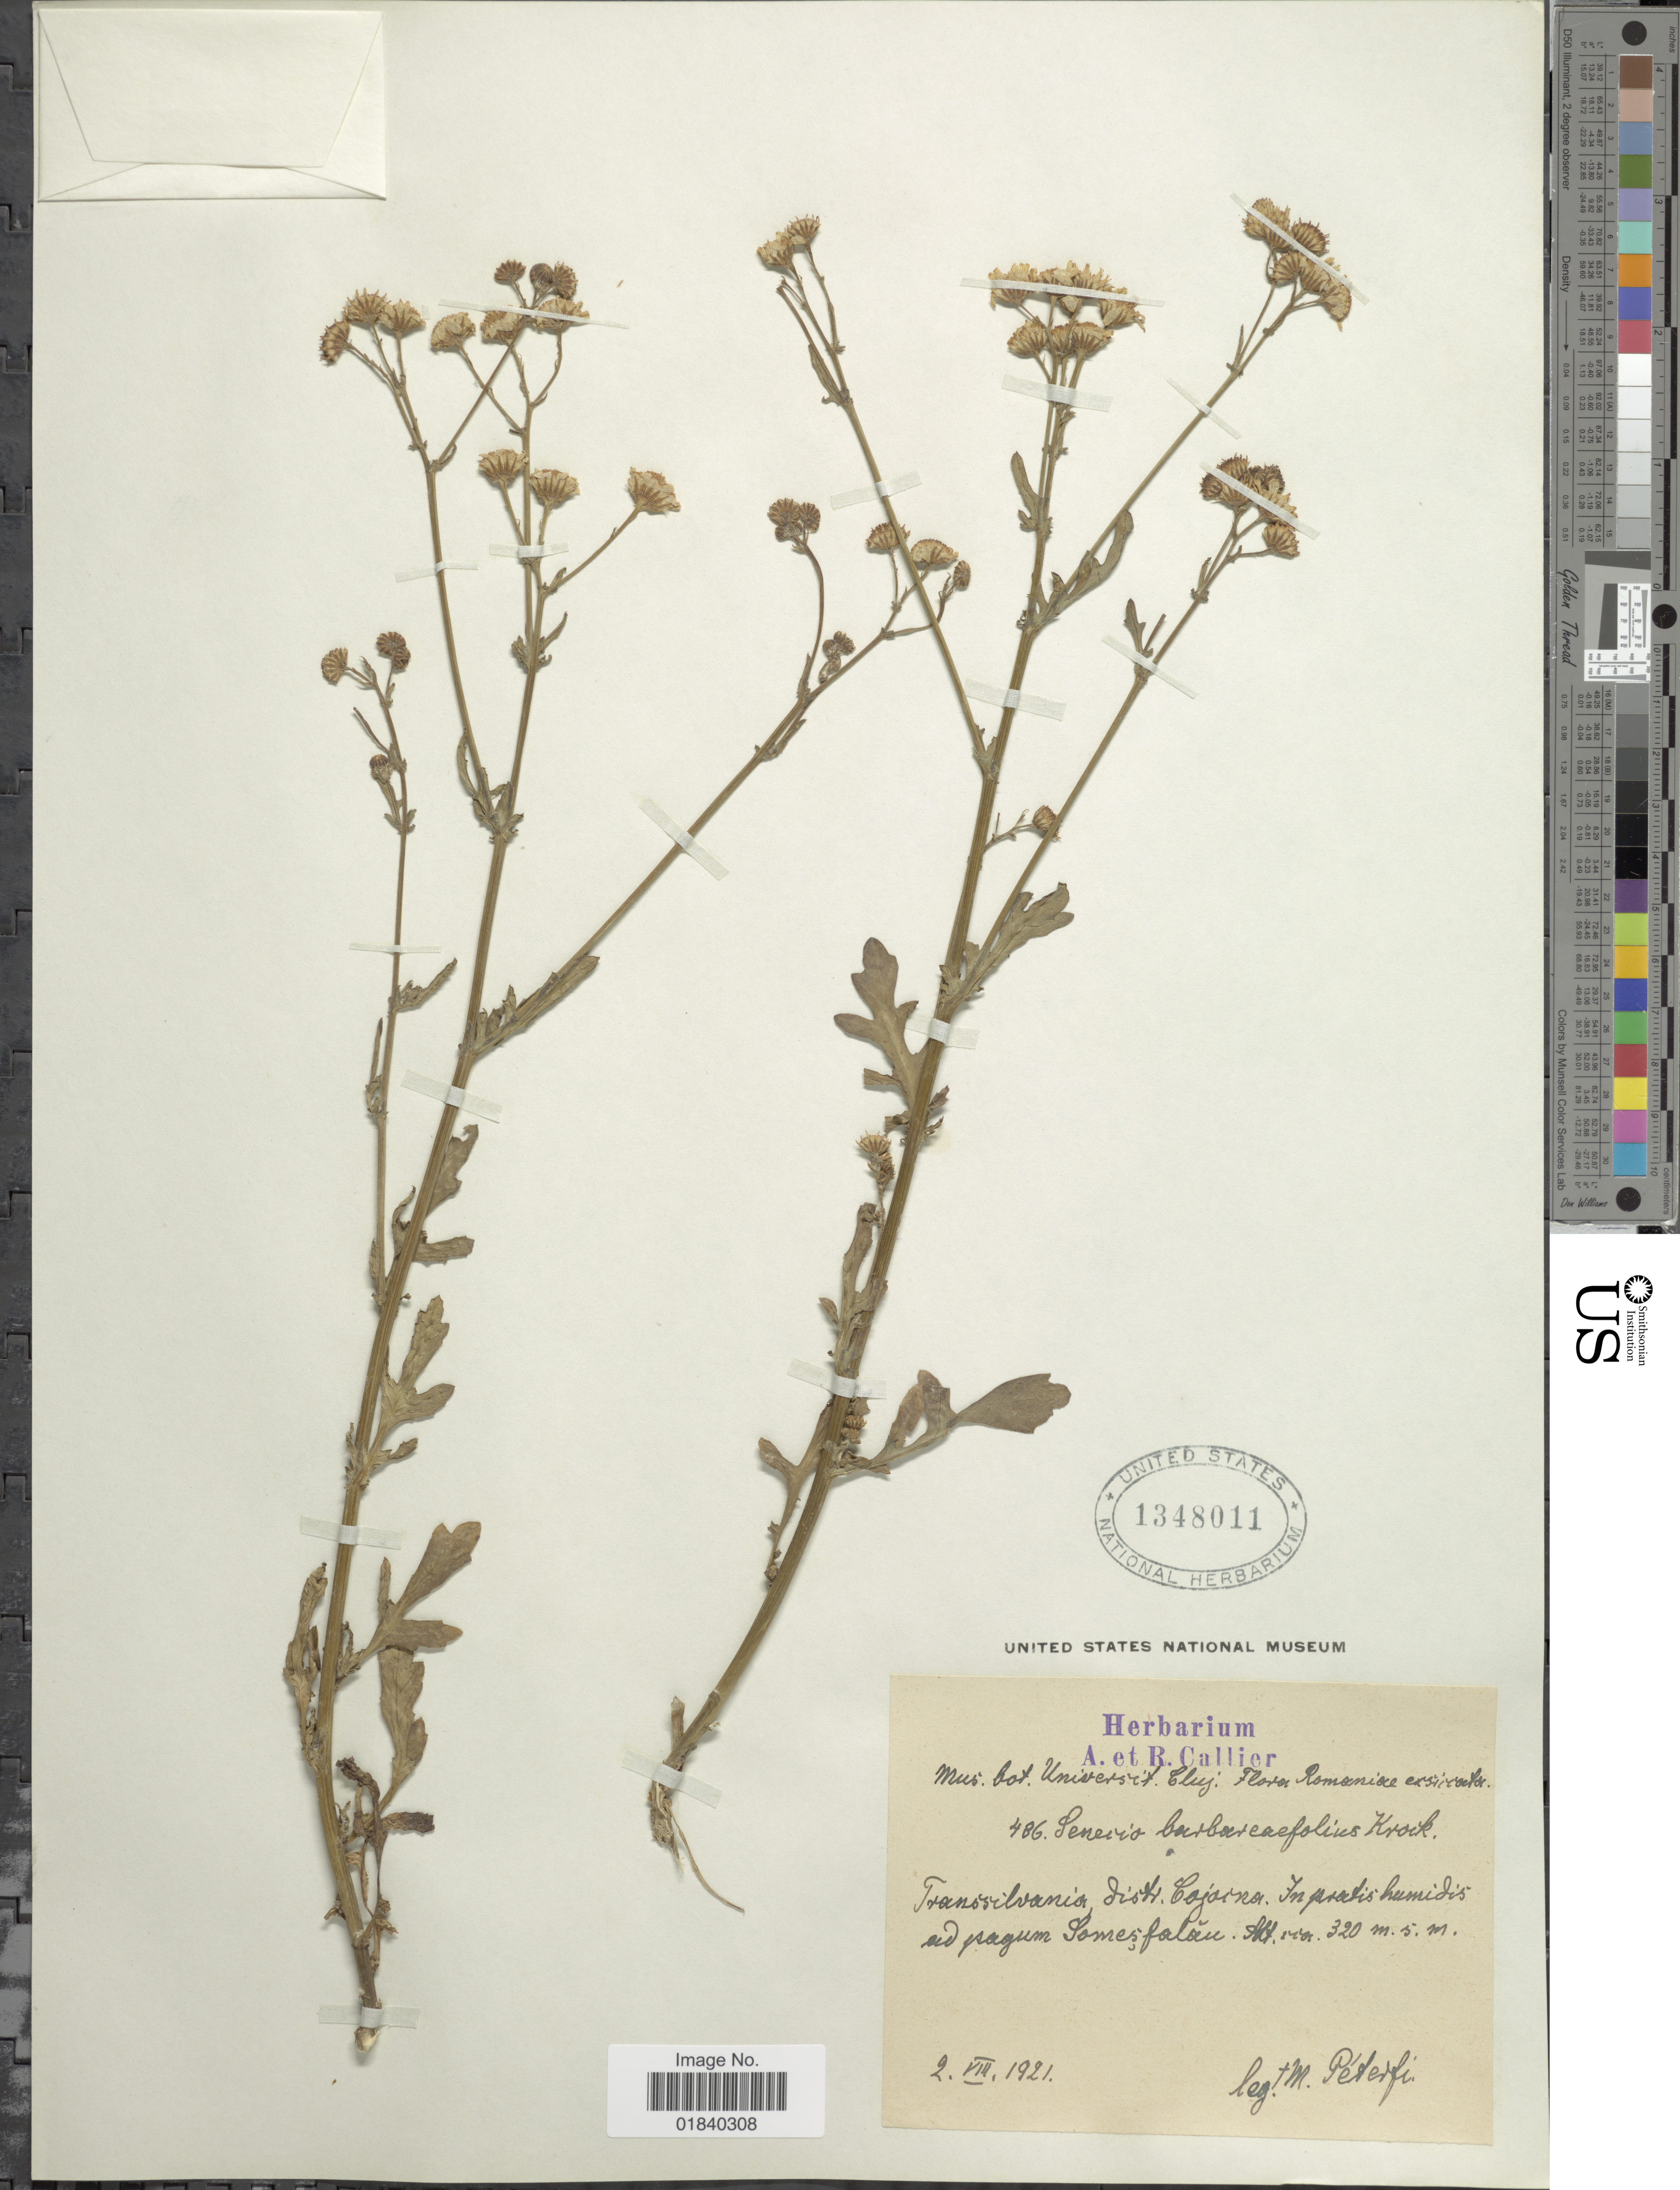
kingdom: Plantae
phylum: Tracheophyta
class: Magnoliopsida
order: Asterales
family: Asteraceae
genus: Senecio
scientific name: Senecio barbareifolius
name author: Turcz.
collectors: M. Péterfi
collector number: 486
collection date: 1921-08-02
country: Romania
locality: Transilvania, distr. Cojocna. In pratis humidis ad pagum Somes falau. [interpreted]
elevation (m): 320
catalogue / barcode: US 1348011